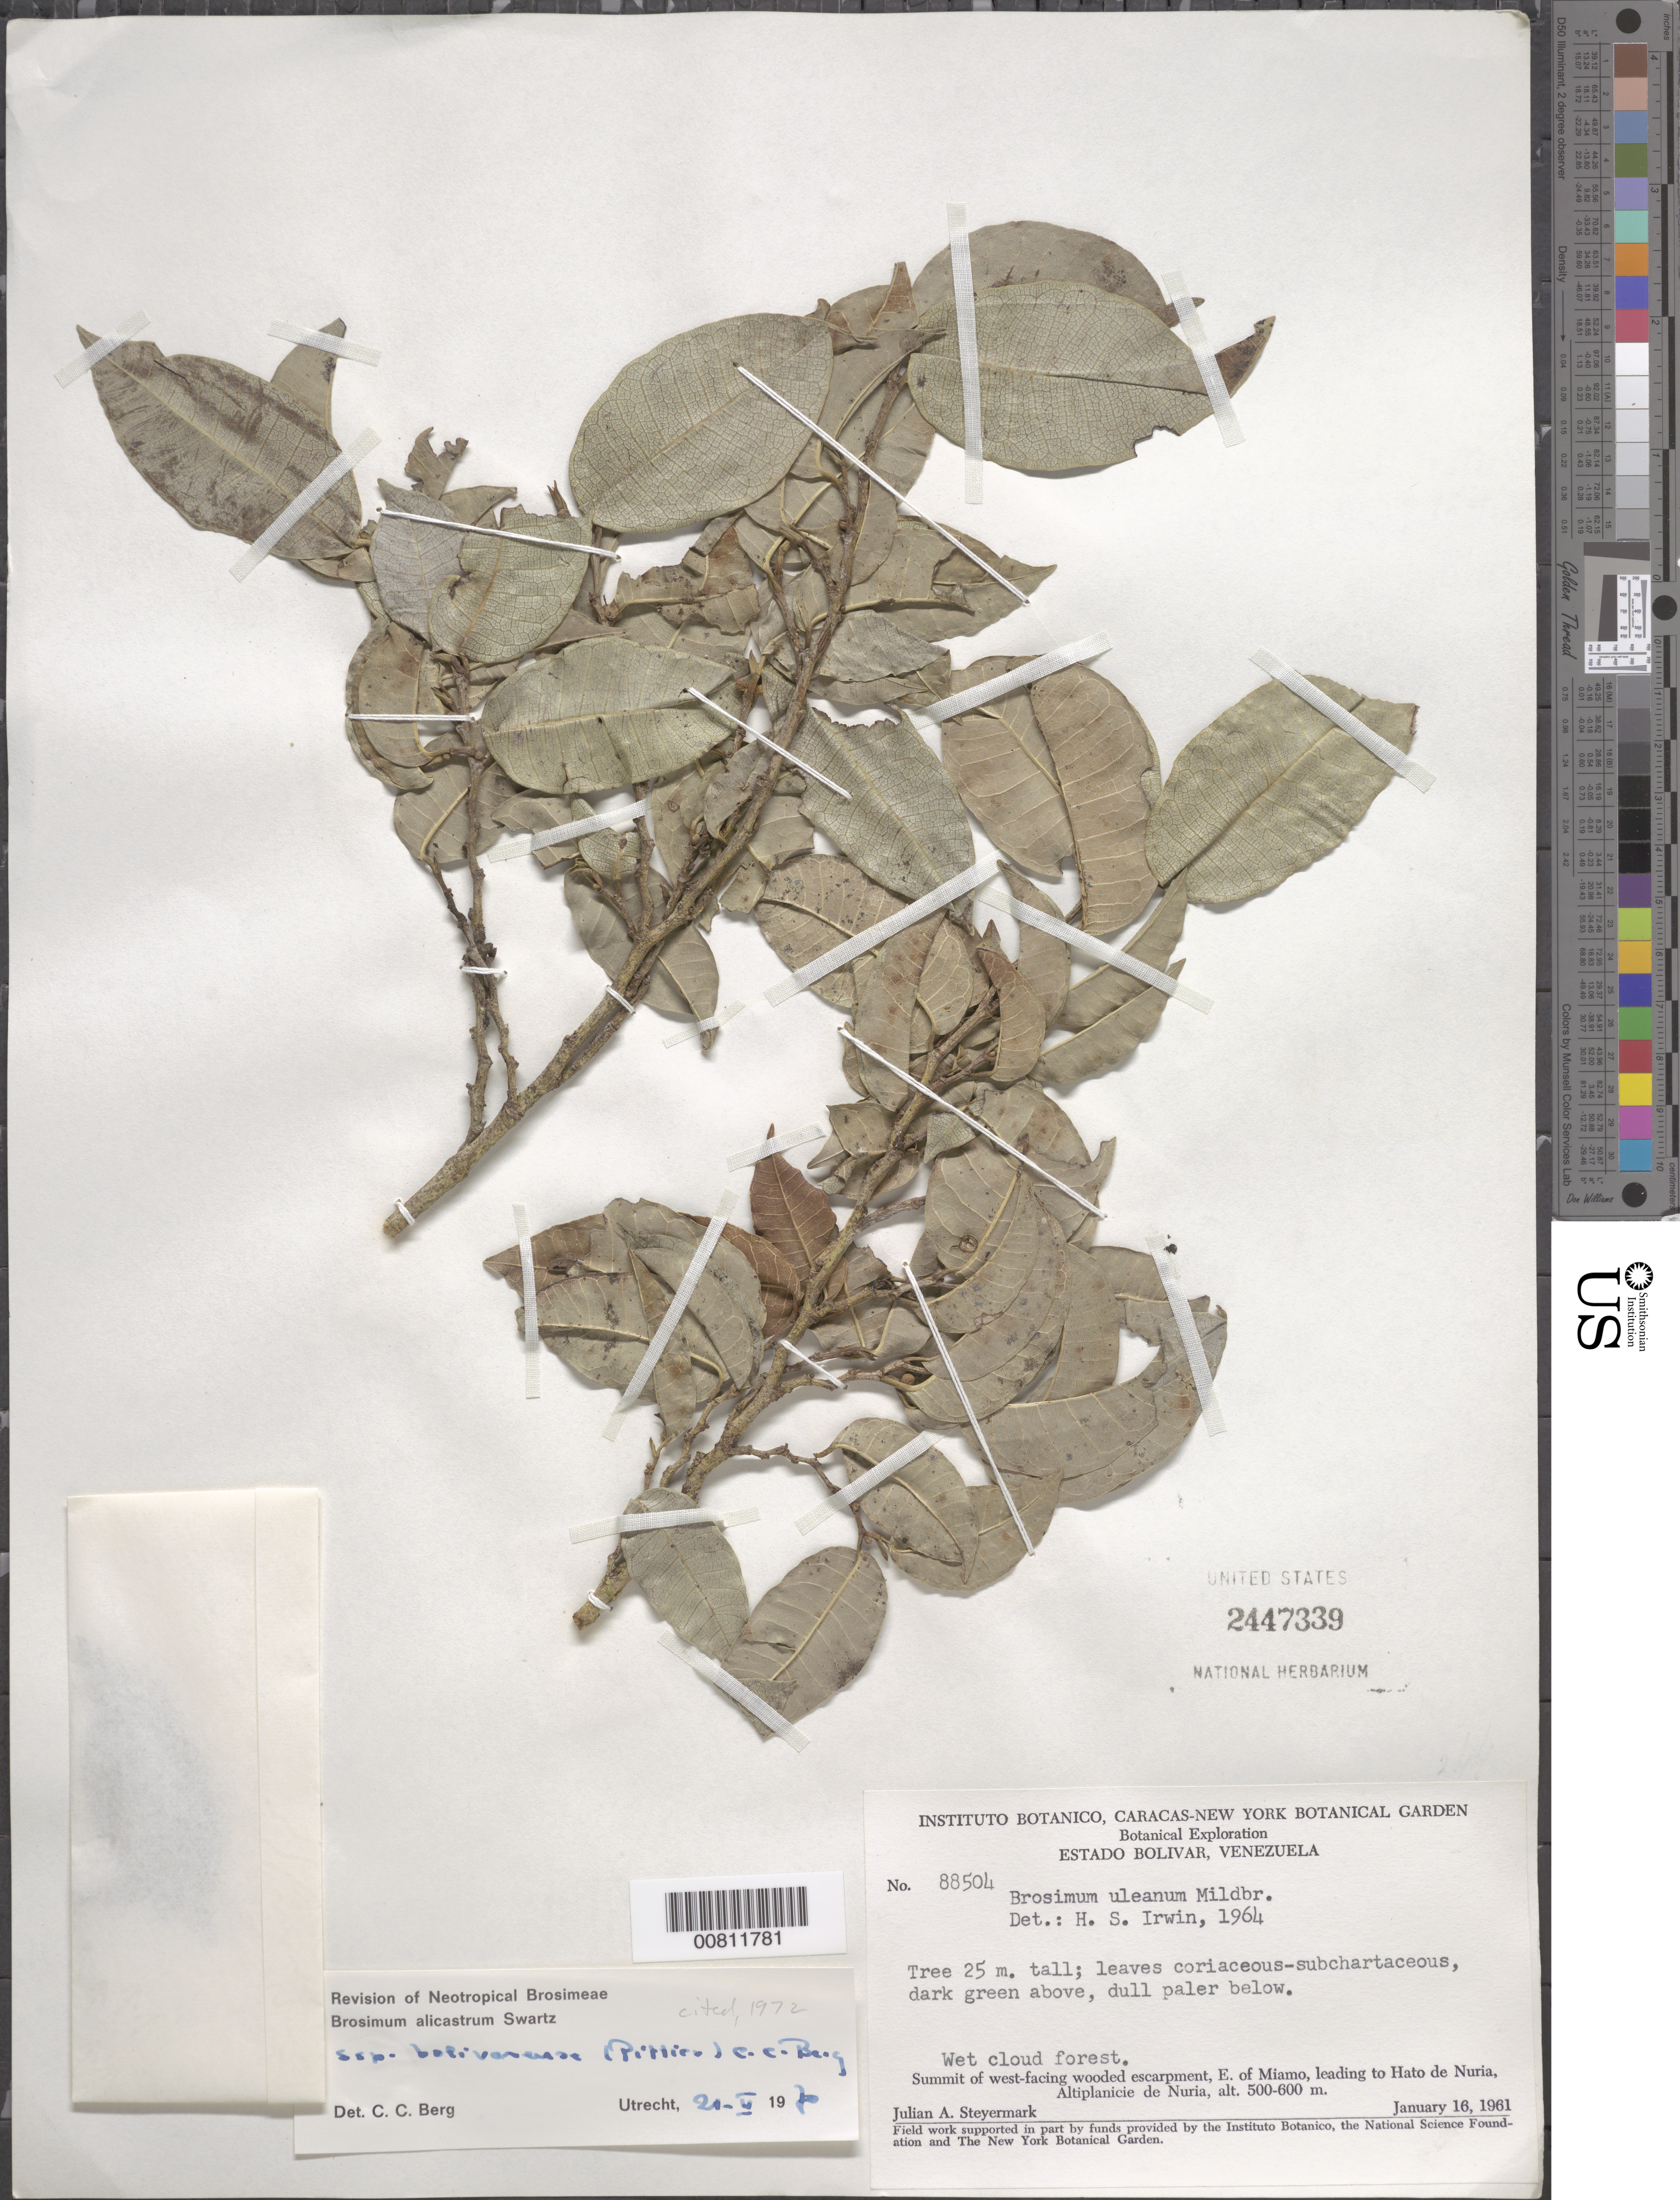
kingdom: Plantae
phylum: Tracheophyta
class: Magnoliopsida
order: Rosales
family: Moraceae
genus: Brosimum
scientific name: Brosimum alicastrum subsp. bolivarense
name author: (Pittier) C.C. Berg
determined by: Berg, C. C.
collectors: J. Steyermark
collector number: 88504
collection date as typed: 16-Jan-61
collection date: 1961-01-16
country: Venezuela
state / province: Bolívar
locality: Miamo, E of, leading to Hato de Nuria, Altiplanicie de Nuria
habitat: Summit of west-facing wooded escarpment; wet cloud forest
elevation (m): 500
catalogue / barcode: US 2447339